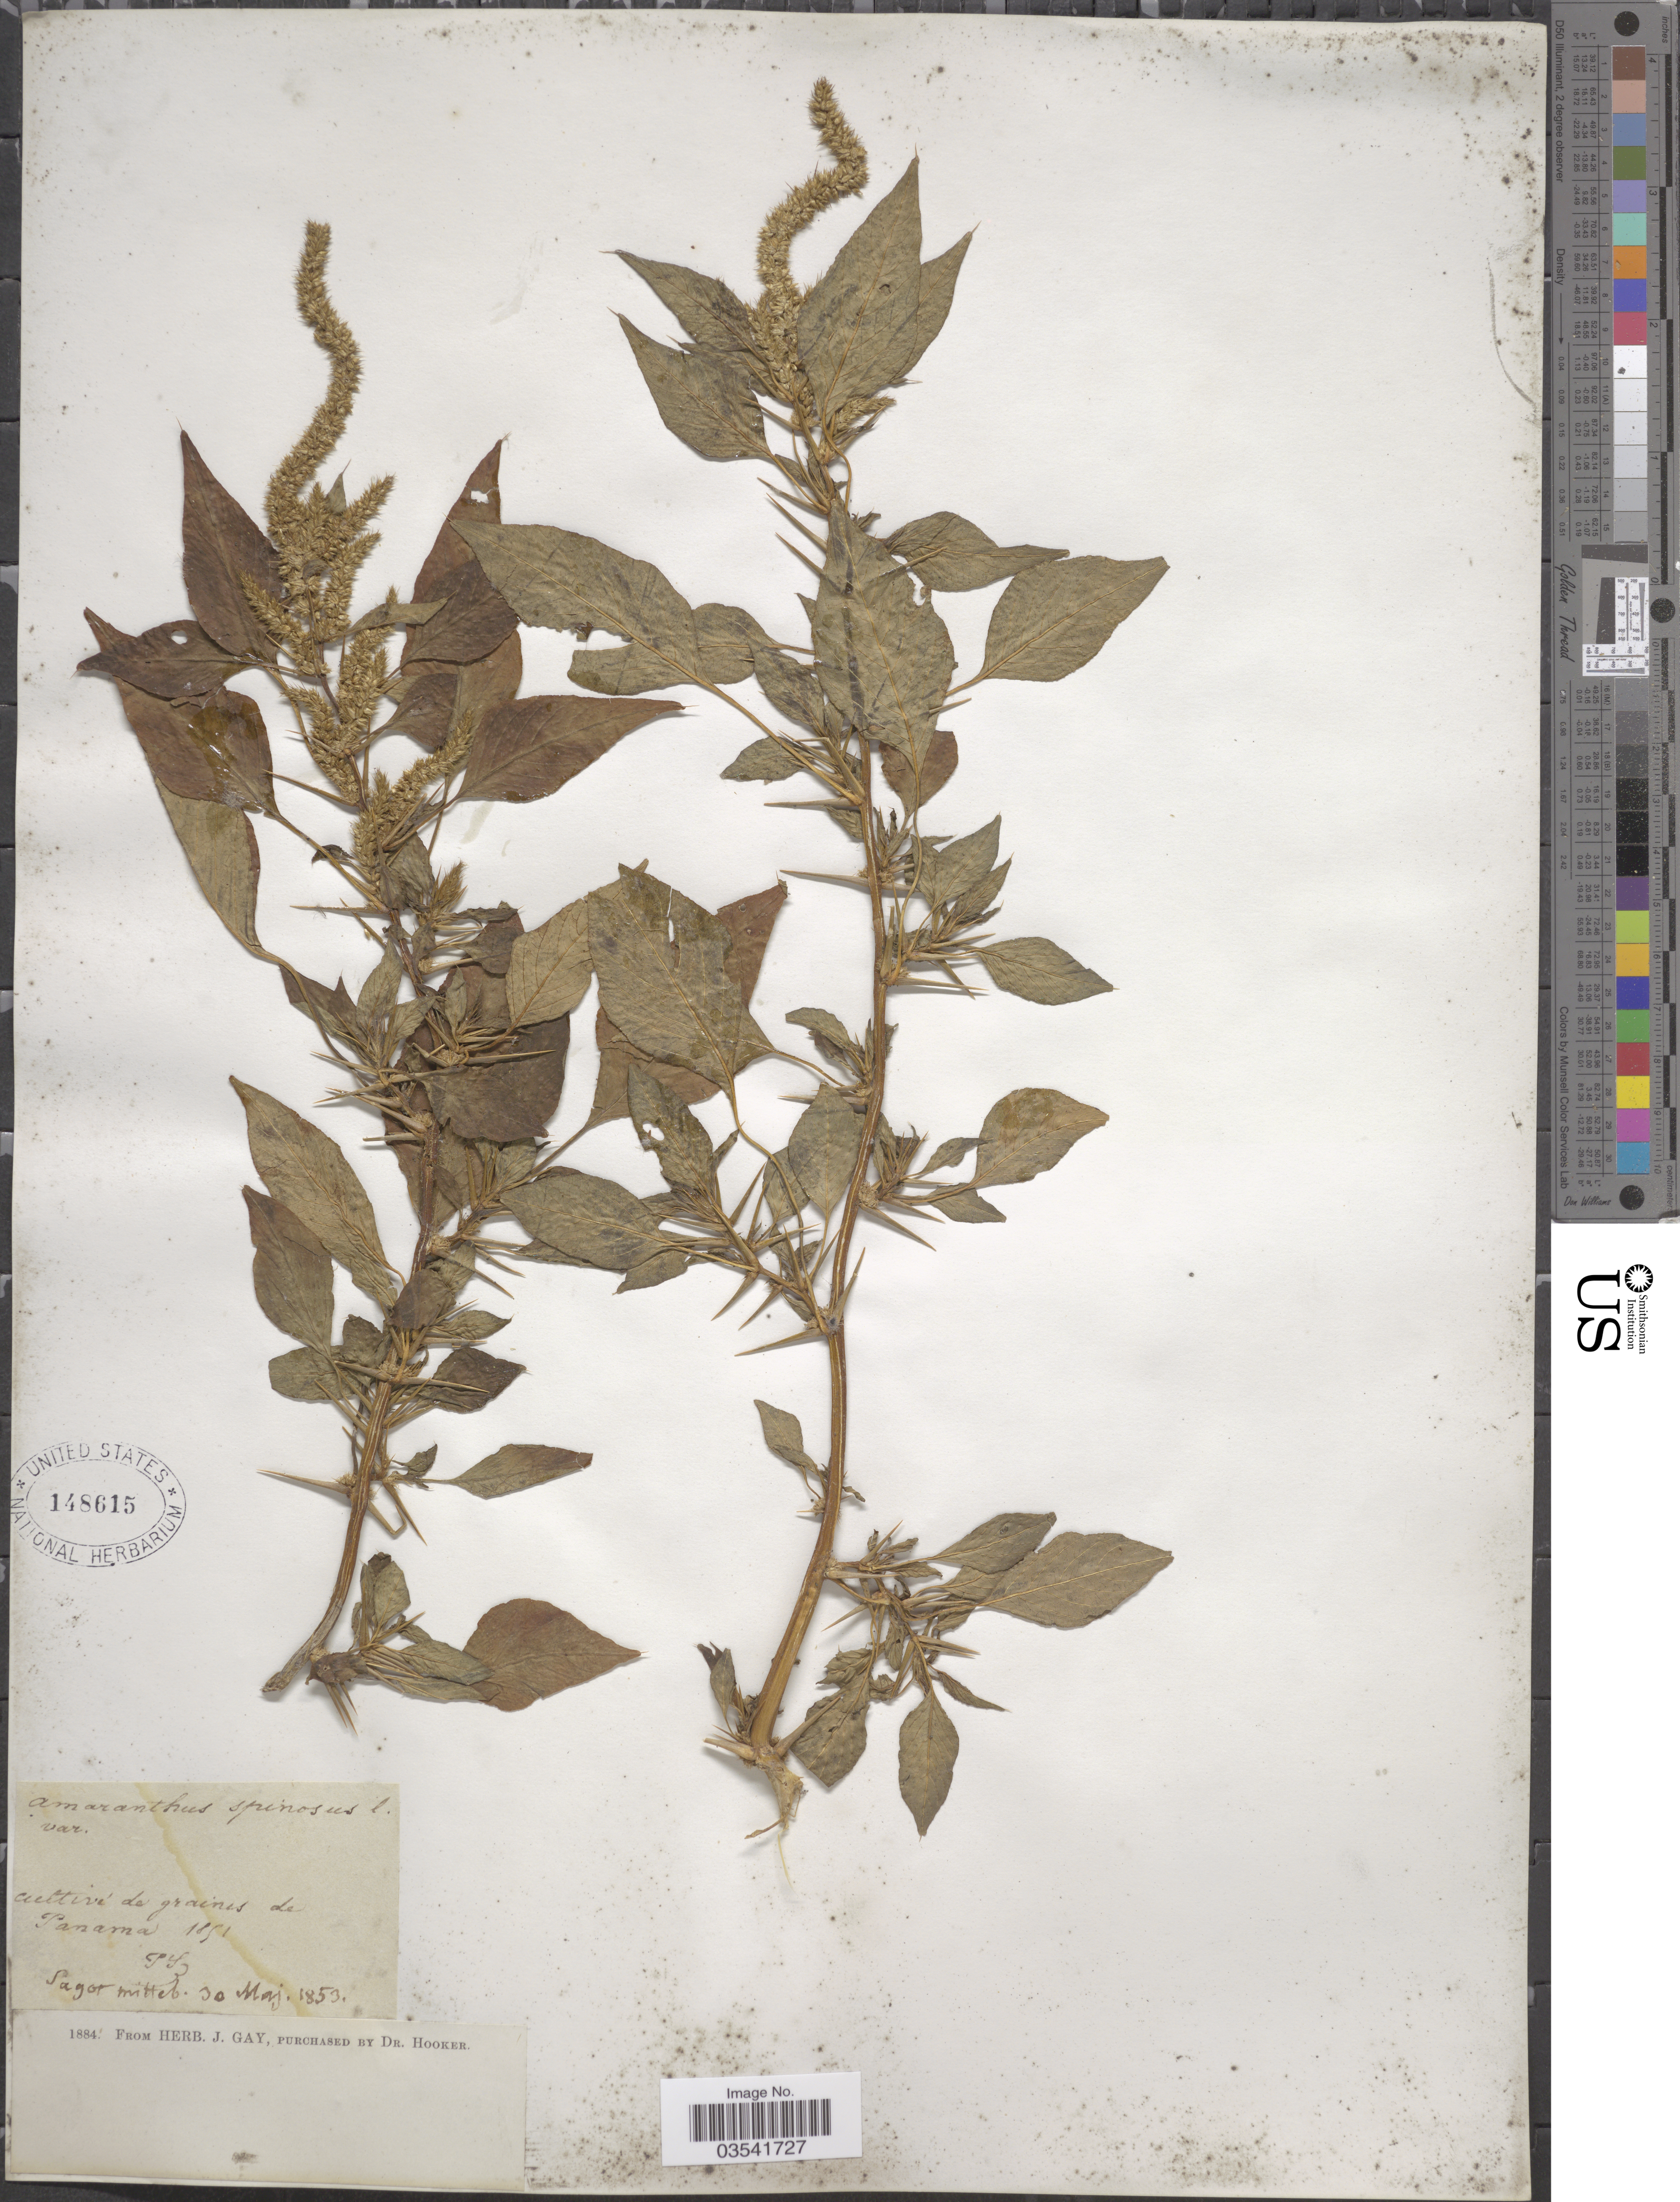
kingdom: Plantae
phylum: Tracheophyta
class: Magnoliopsida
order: Caryophyllales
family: Amaranthaceae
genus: Amaranthus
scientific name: Amaranthus spinosus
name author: L.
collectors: Sagot, --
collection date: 1853-05-30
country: Panama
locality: Cultivé de graines de Panama.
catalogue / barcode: US 148615